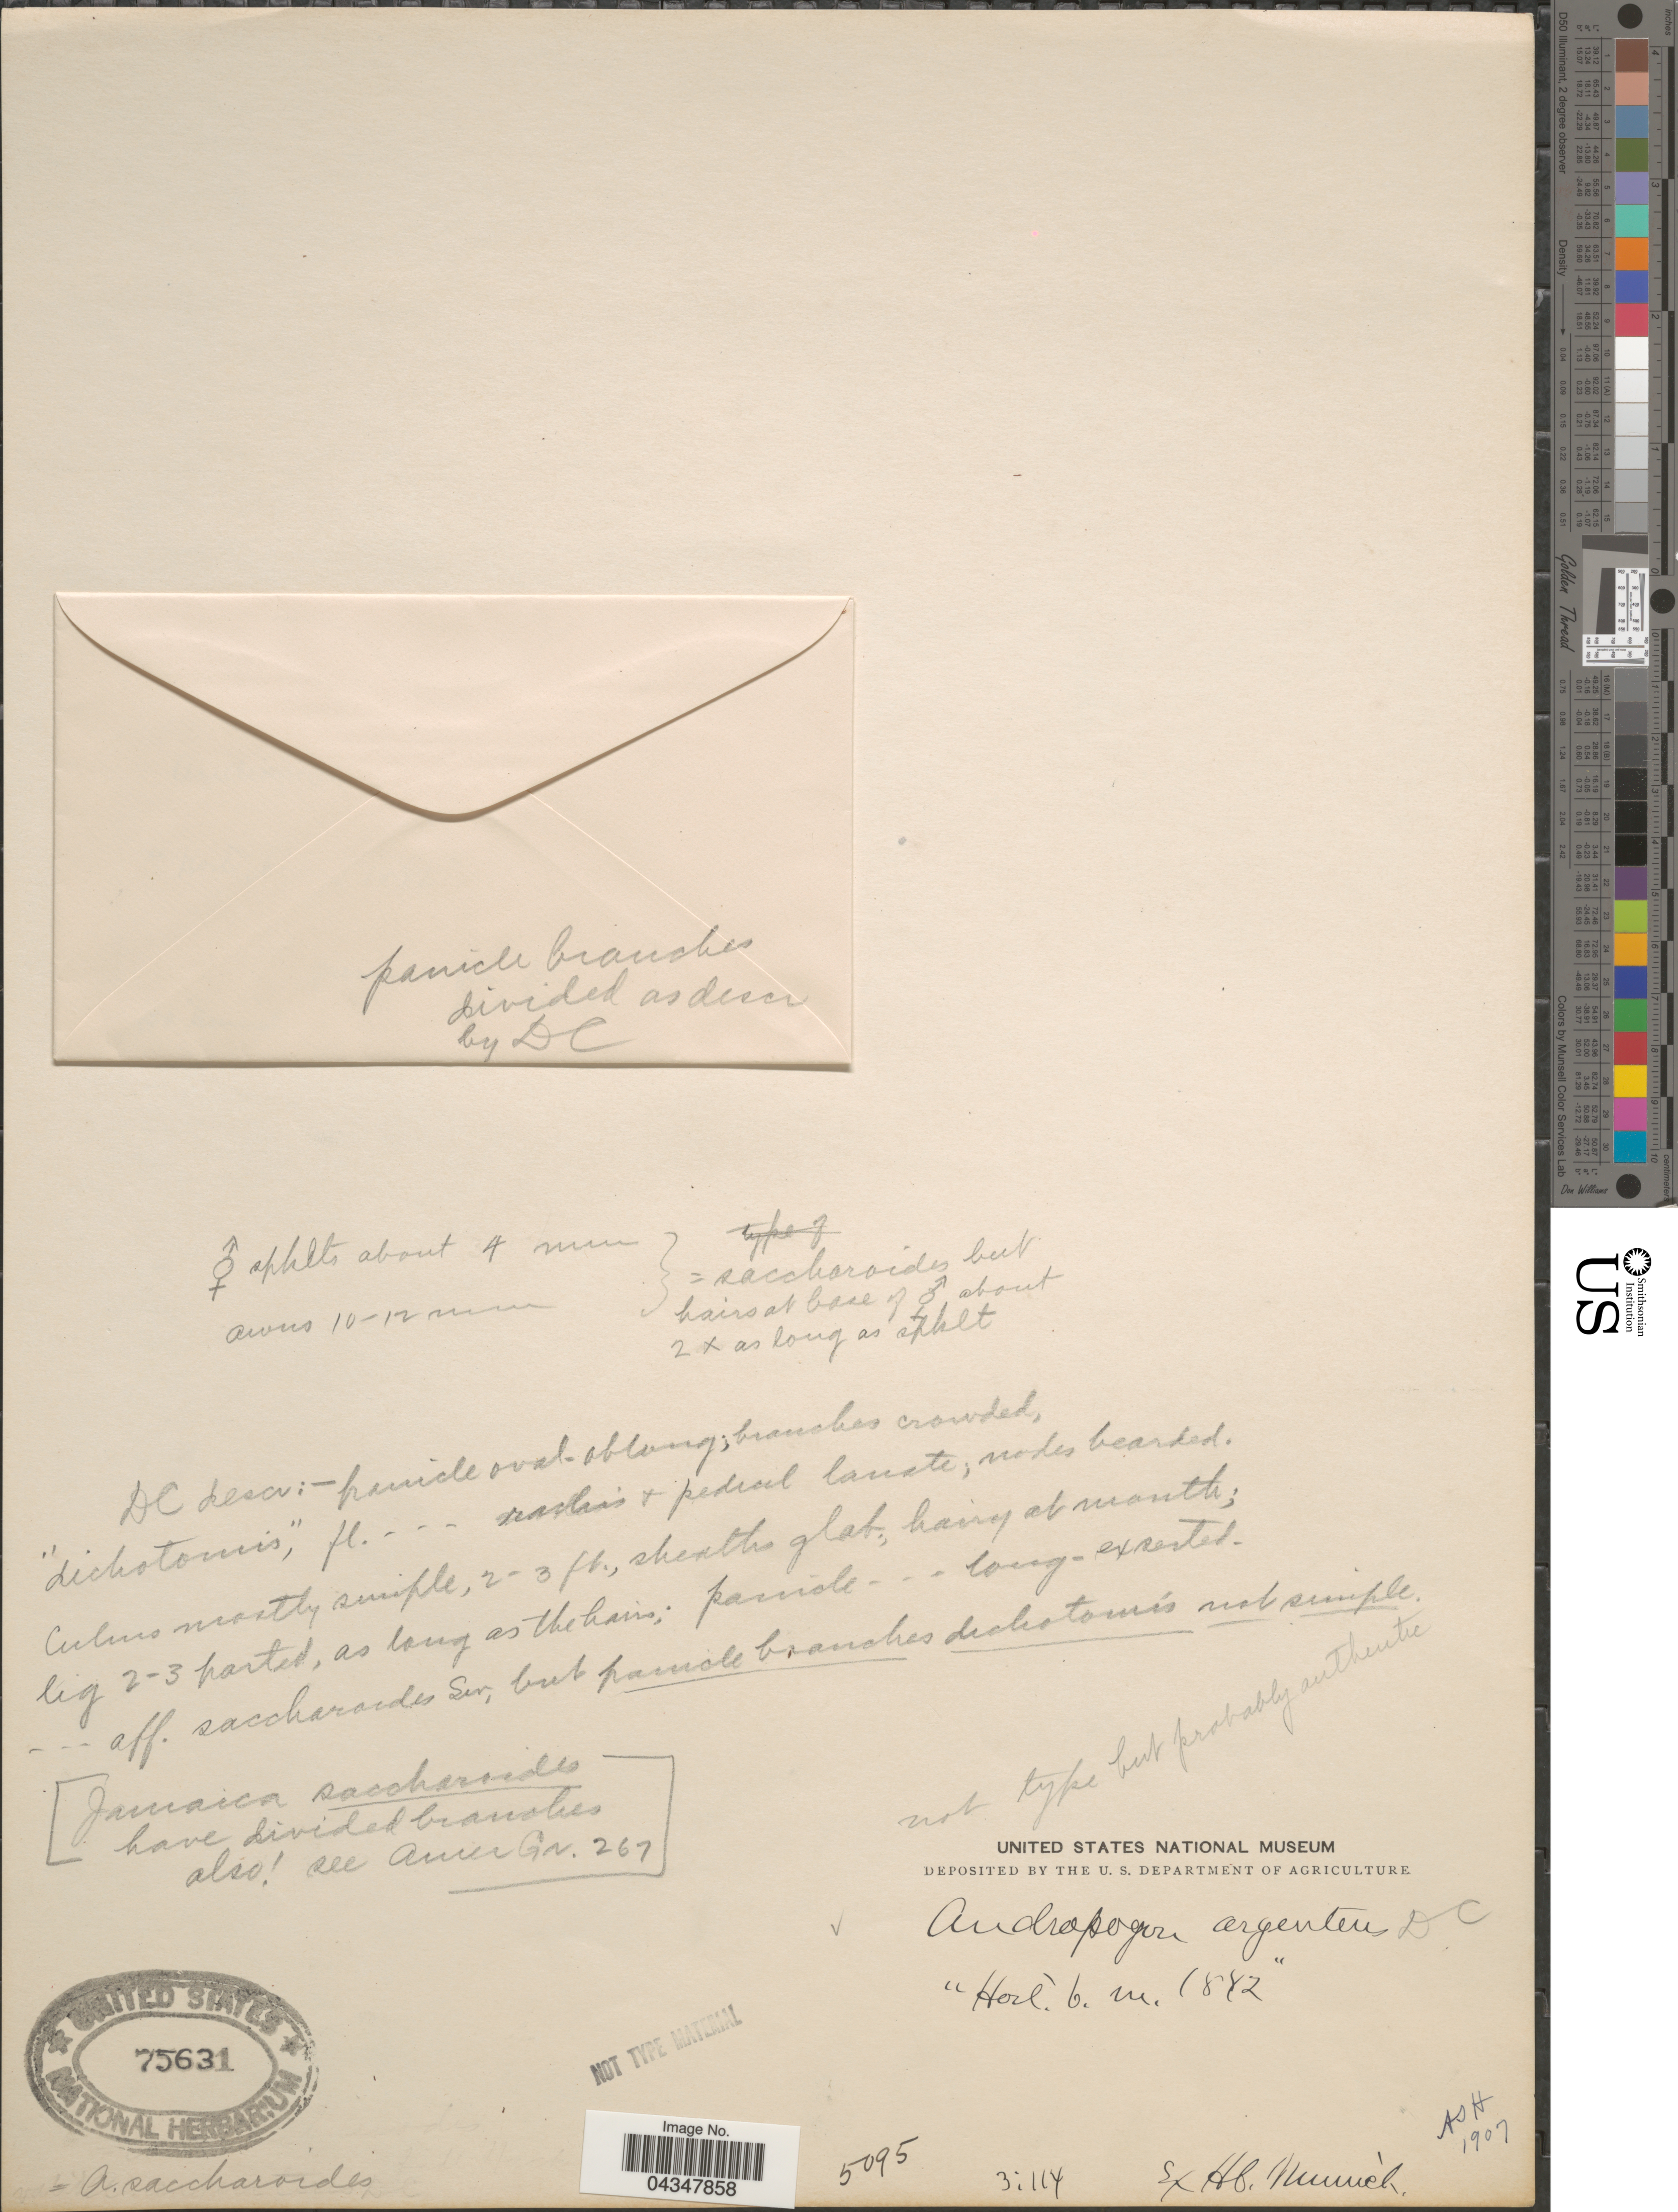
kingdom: Plantae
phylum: Tracheophyta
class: Liliopsida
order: Poales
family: Poaceae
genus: Bothriochloa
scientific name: Bothriochloa saccharoides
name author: (Sw.) Rydb.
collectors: ex herb. Munich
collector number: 5095?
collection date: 1842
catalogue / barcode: US 75631